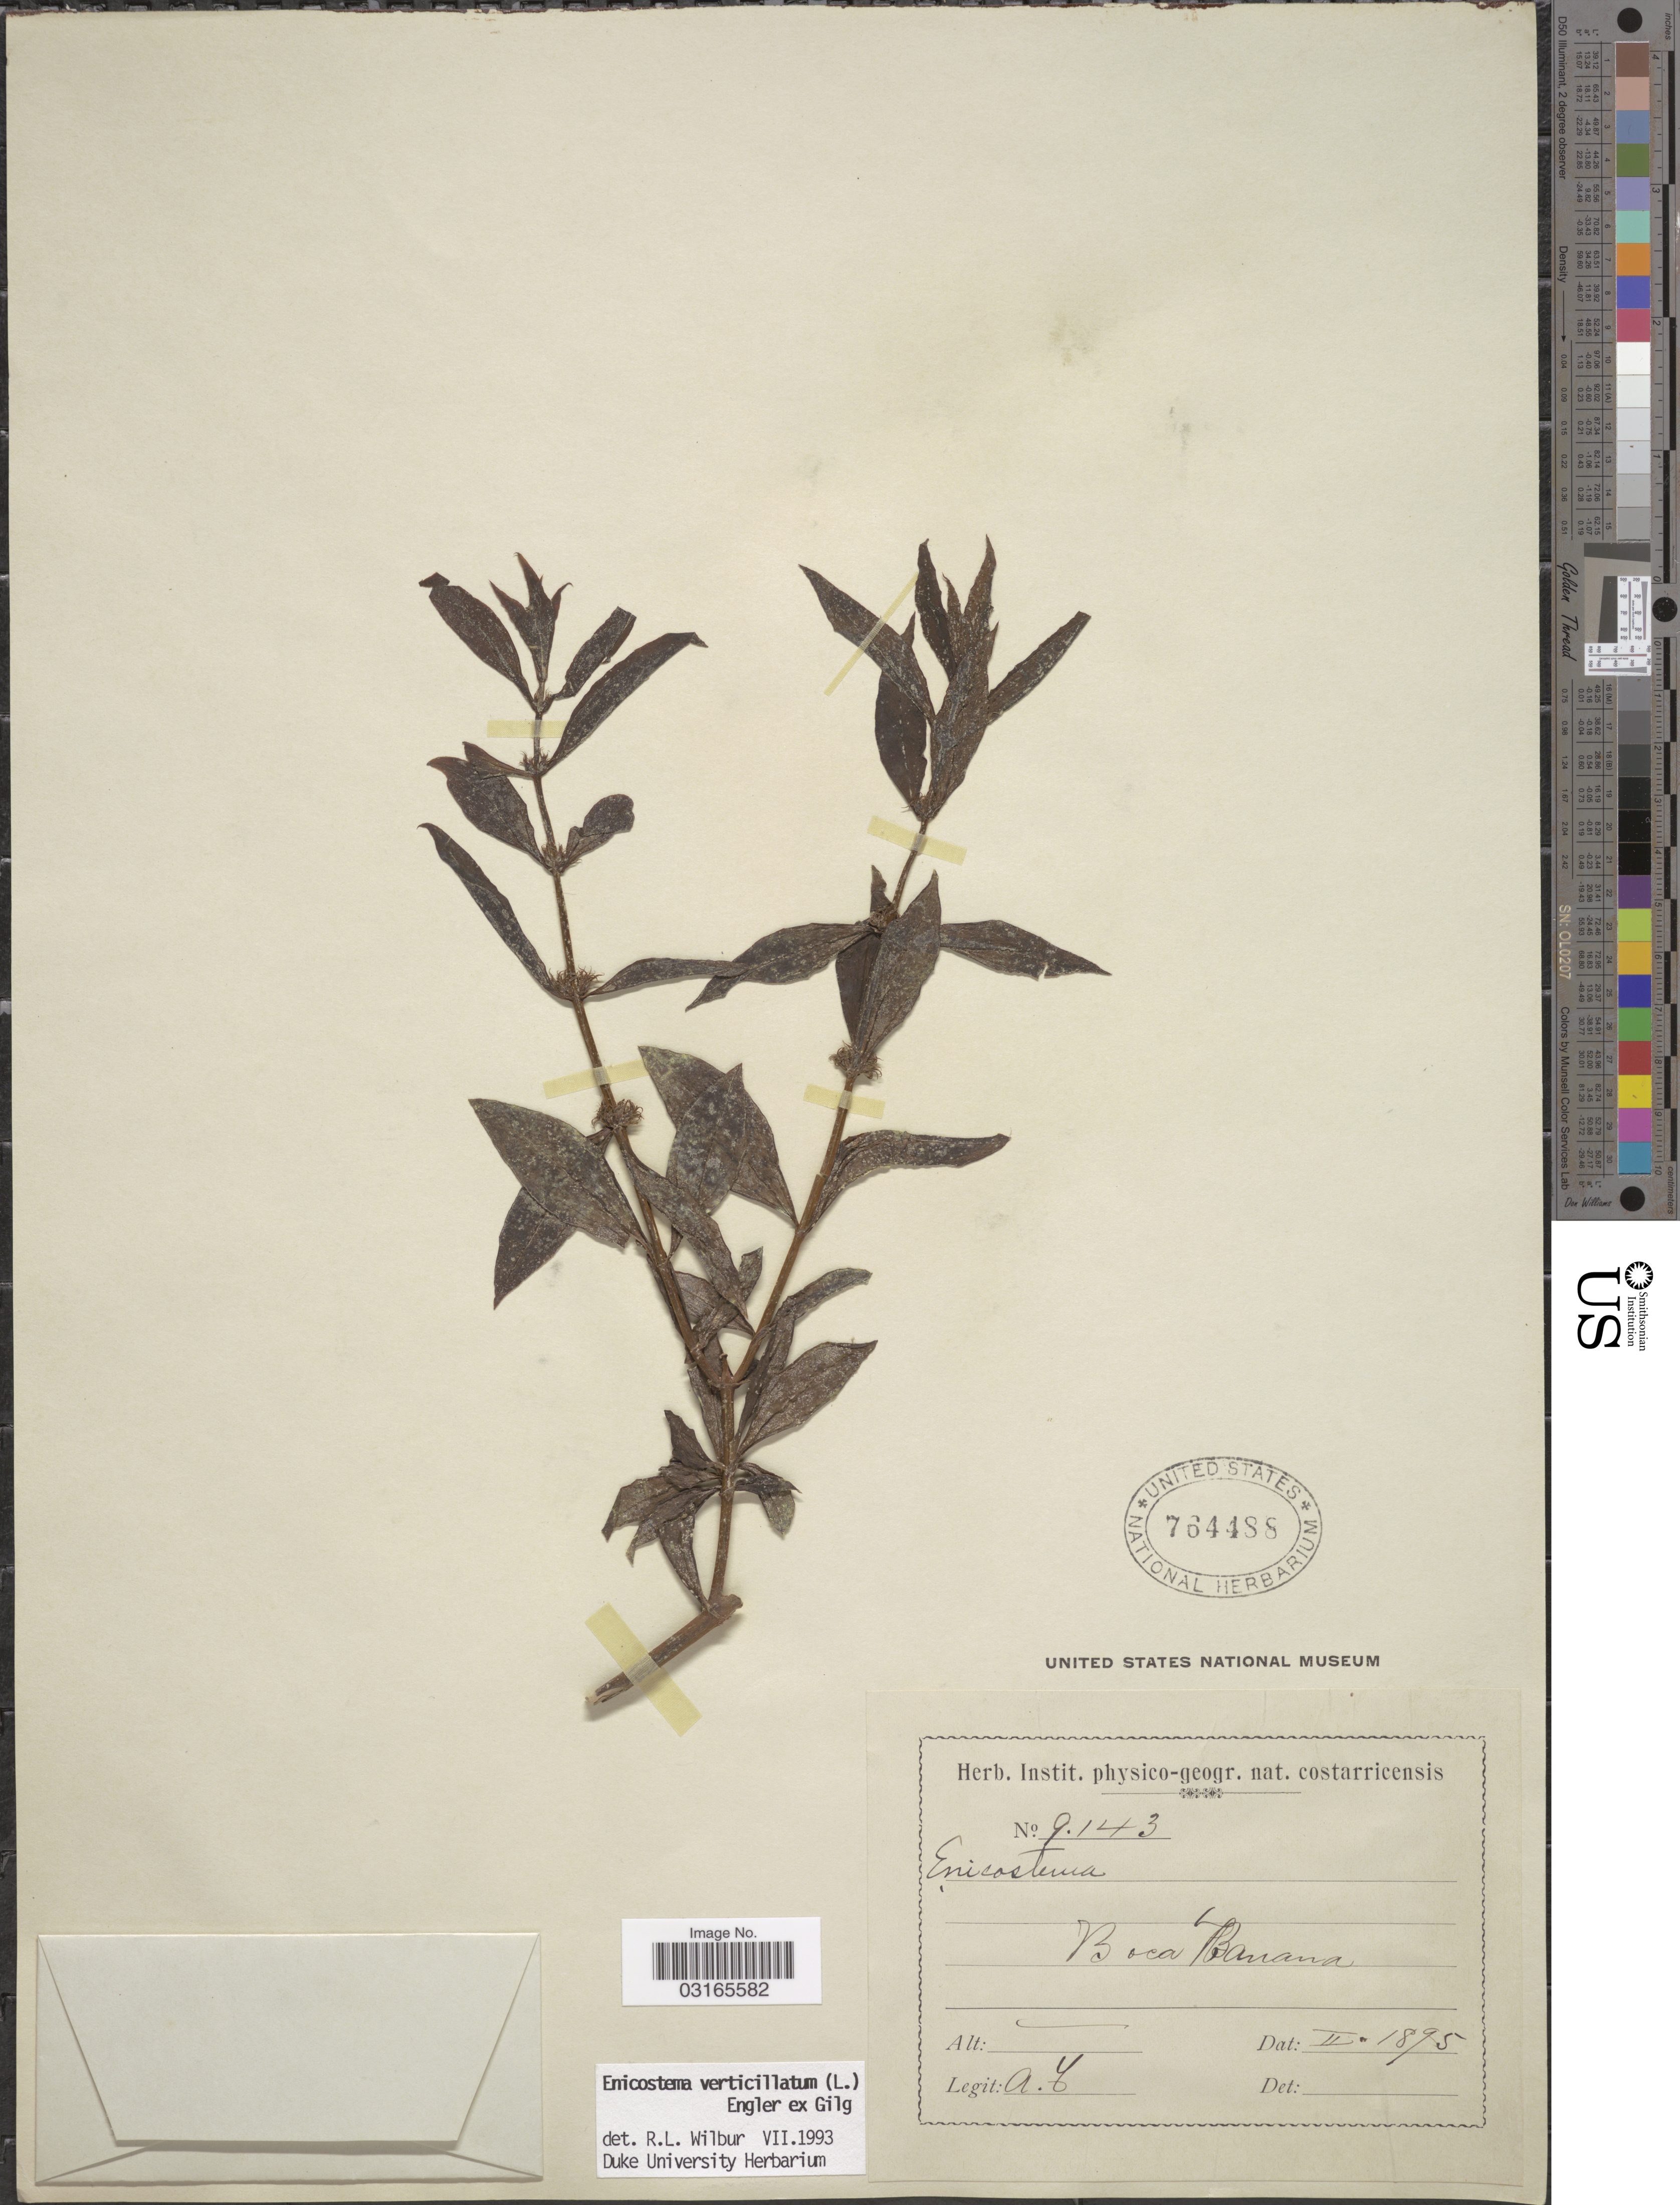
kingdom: Plantae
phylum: Tracheophyta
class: Magnoliopsida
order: Gentianales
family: Gentianaceae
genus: Enicostema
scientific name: Enicostema verticillatum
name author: (L.) Engl.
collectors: A. T.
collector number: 9143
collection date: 1895-02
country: Costa Rica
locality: Boca Banana.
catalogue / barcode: US 764488